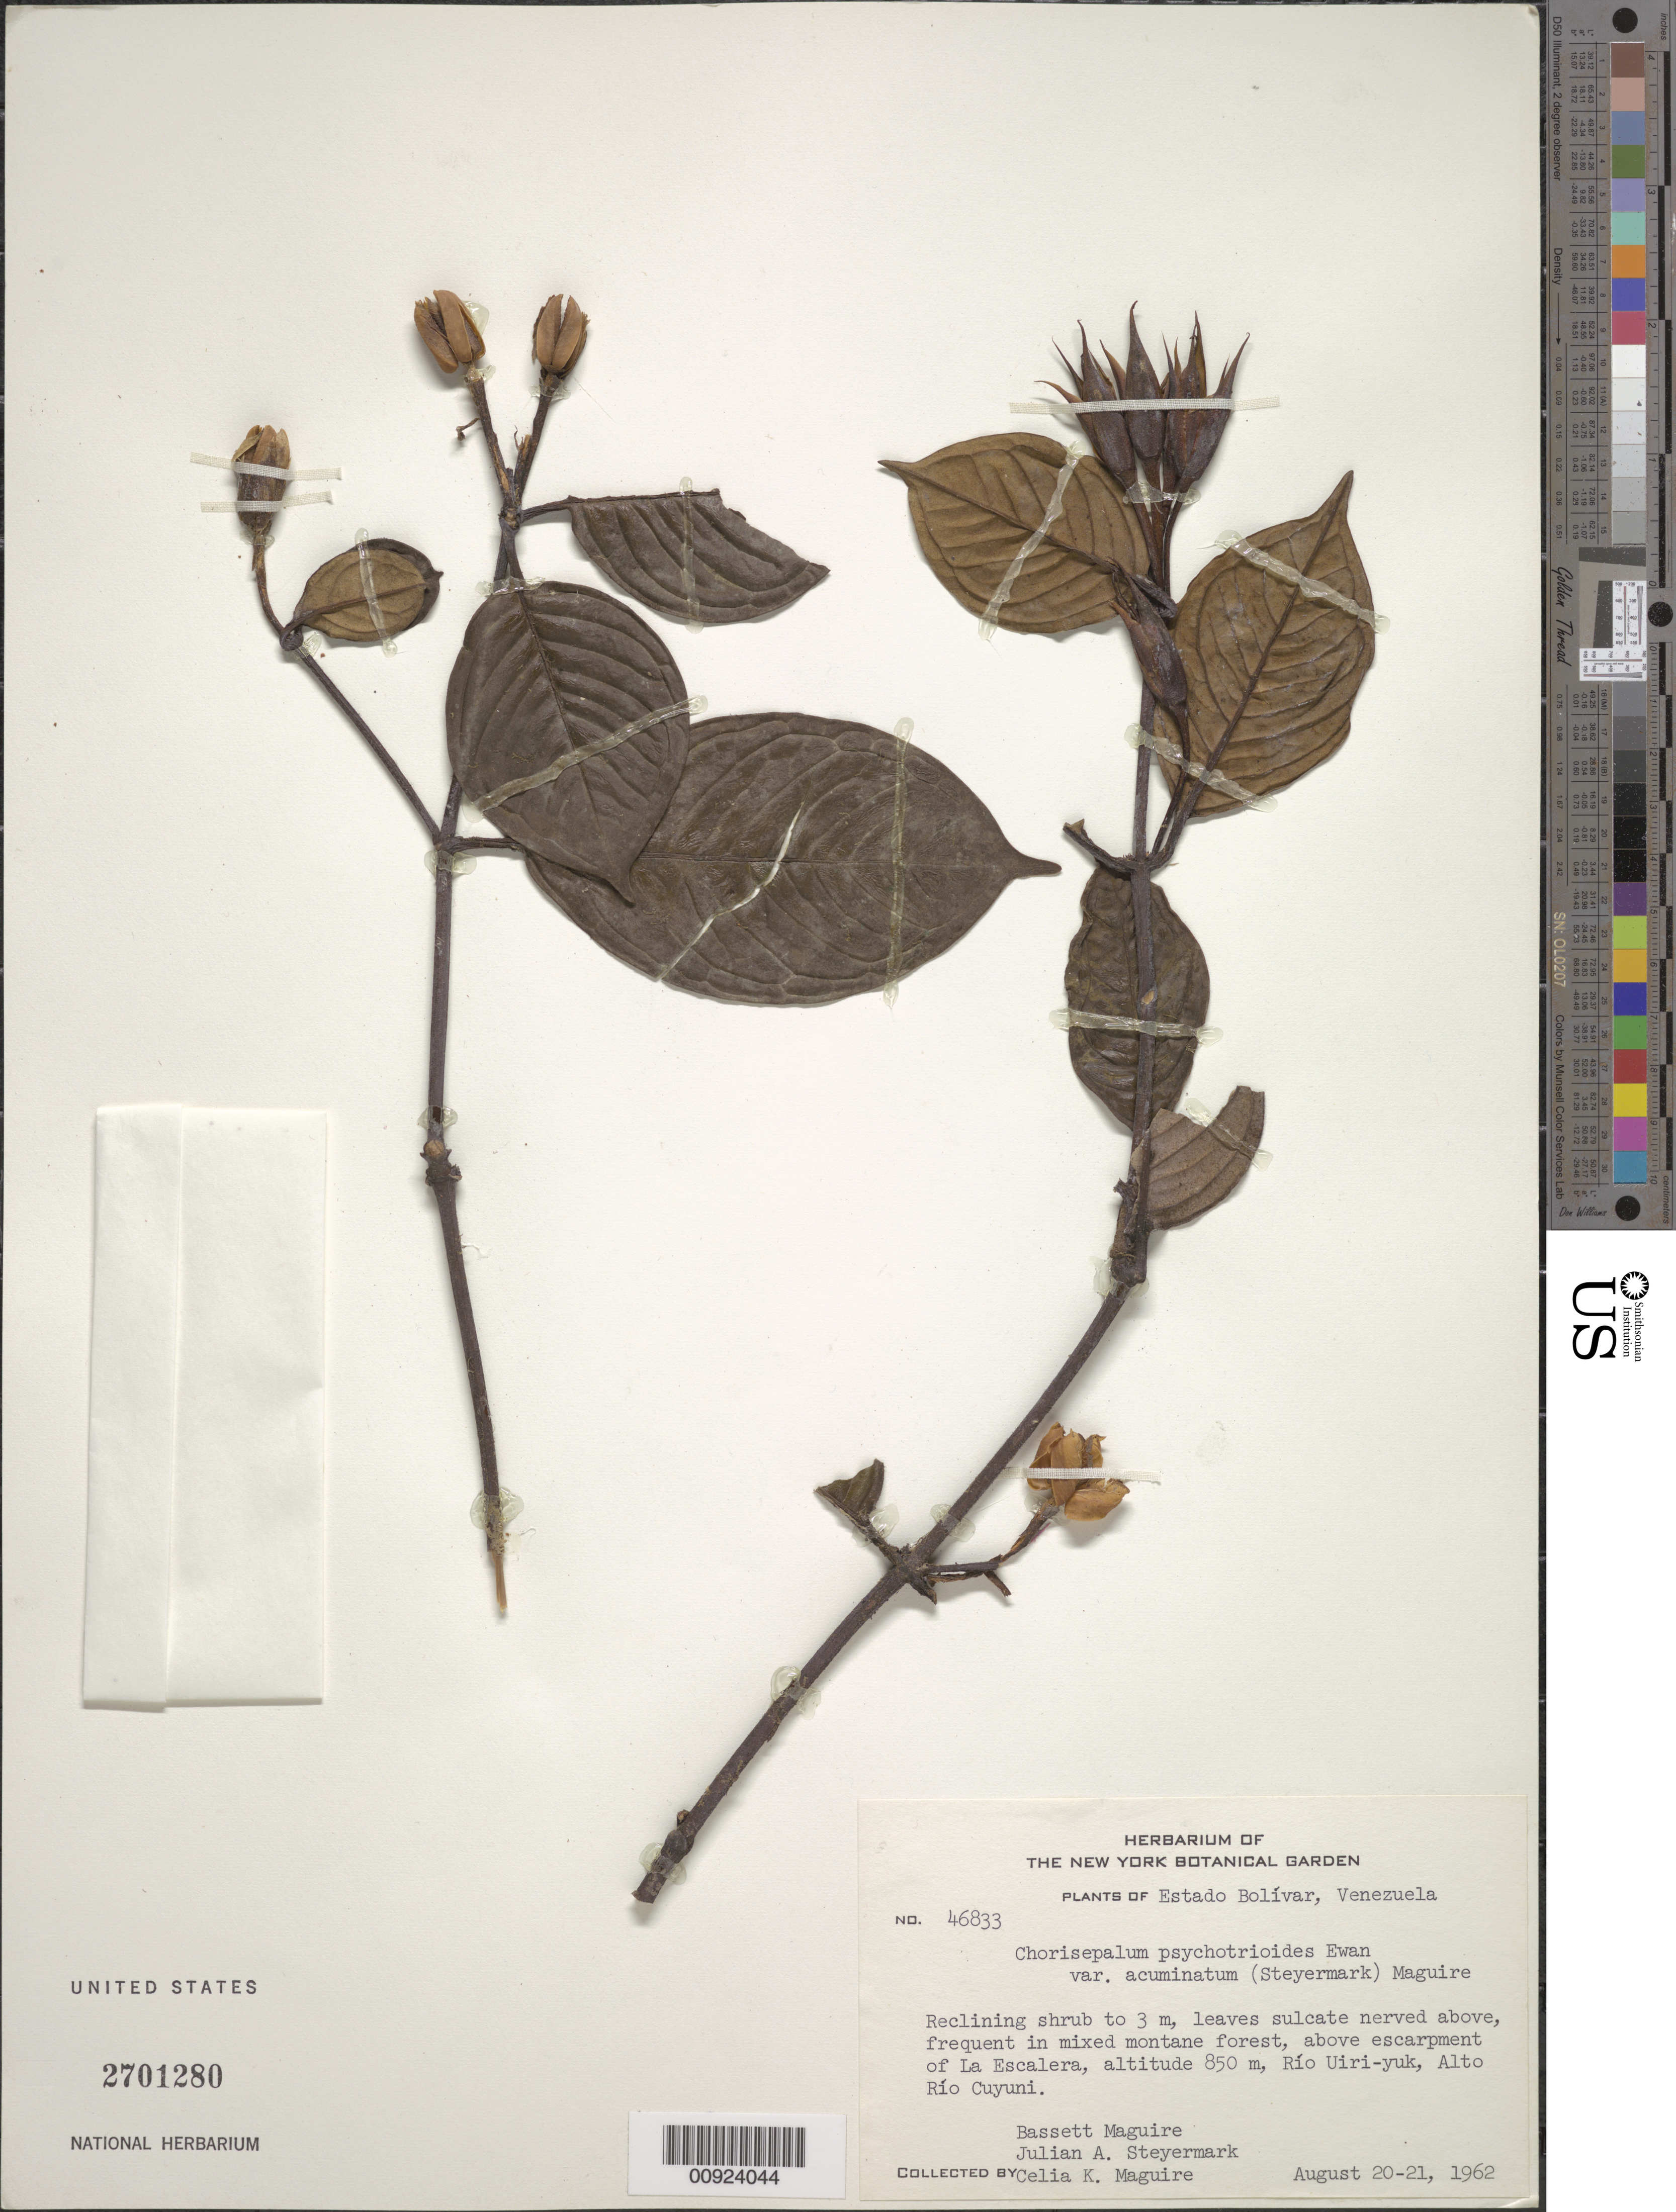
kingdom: Plantae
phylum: Tracheophyta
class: Magnoliopsida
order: Gentianales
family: Gentianaceae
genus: Chorisepalum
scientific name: Chorisepalum psychotrioides var. acuminatum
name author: (Steyerm.) Maguire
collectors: B. Maguire, C. K. Maguire & J. Steyermark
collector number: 46833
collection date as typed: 20-Aug-62 to 21-Aug-62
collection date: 1962-08-20/1962-08-21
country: Venezuela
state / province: Bolívar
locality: Alto Río Cuyuni, Río Uiri-yuk, above escarpment of La Escalera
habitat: Mixed montane forest, above escarpment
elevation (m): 850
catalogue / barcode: US 2701280